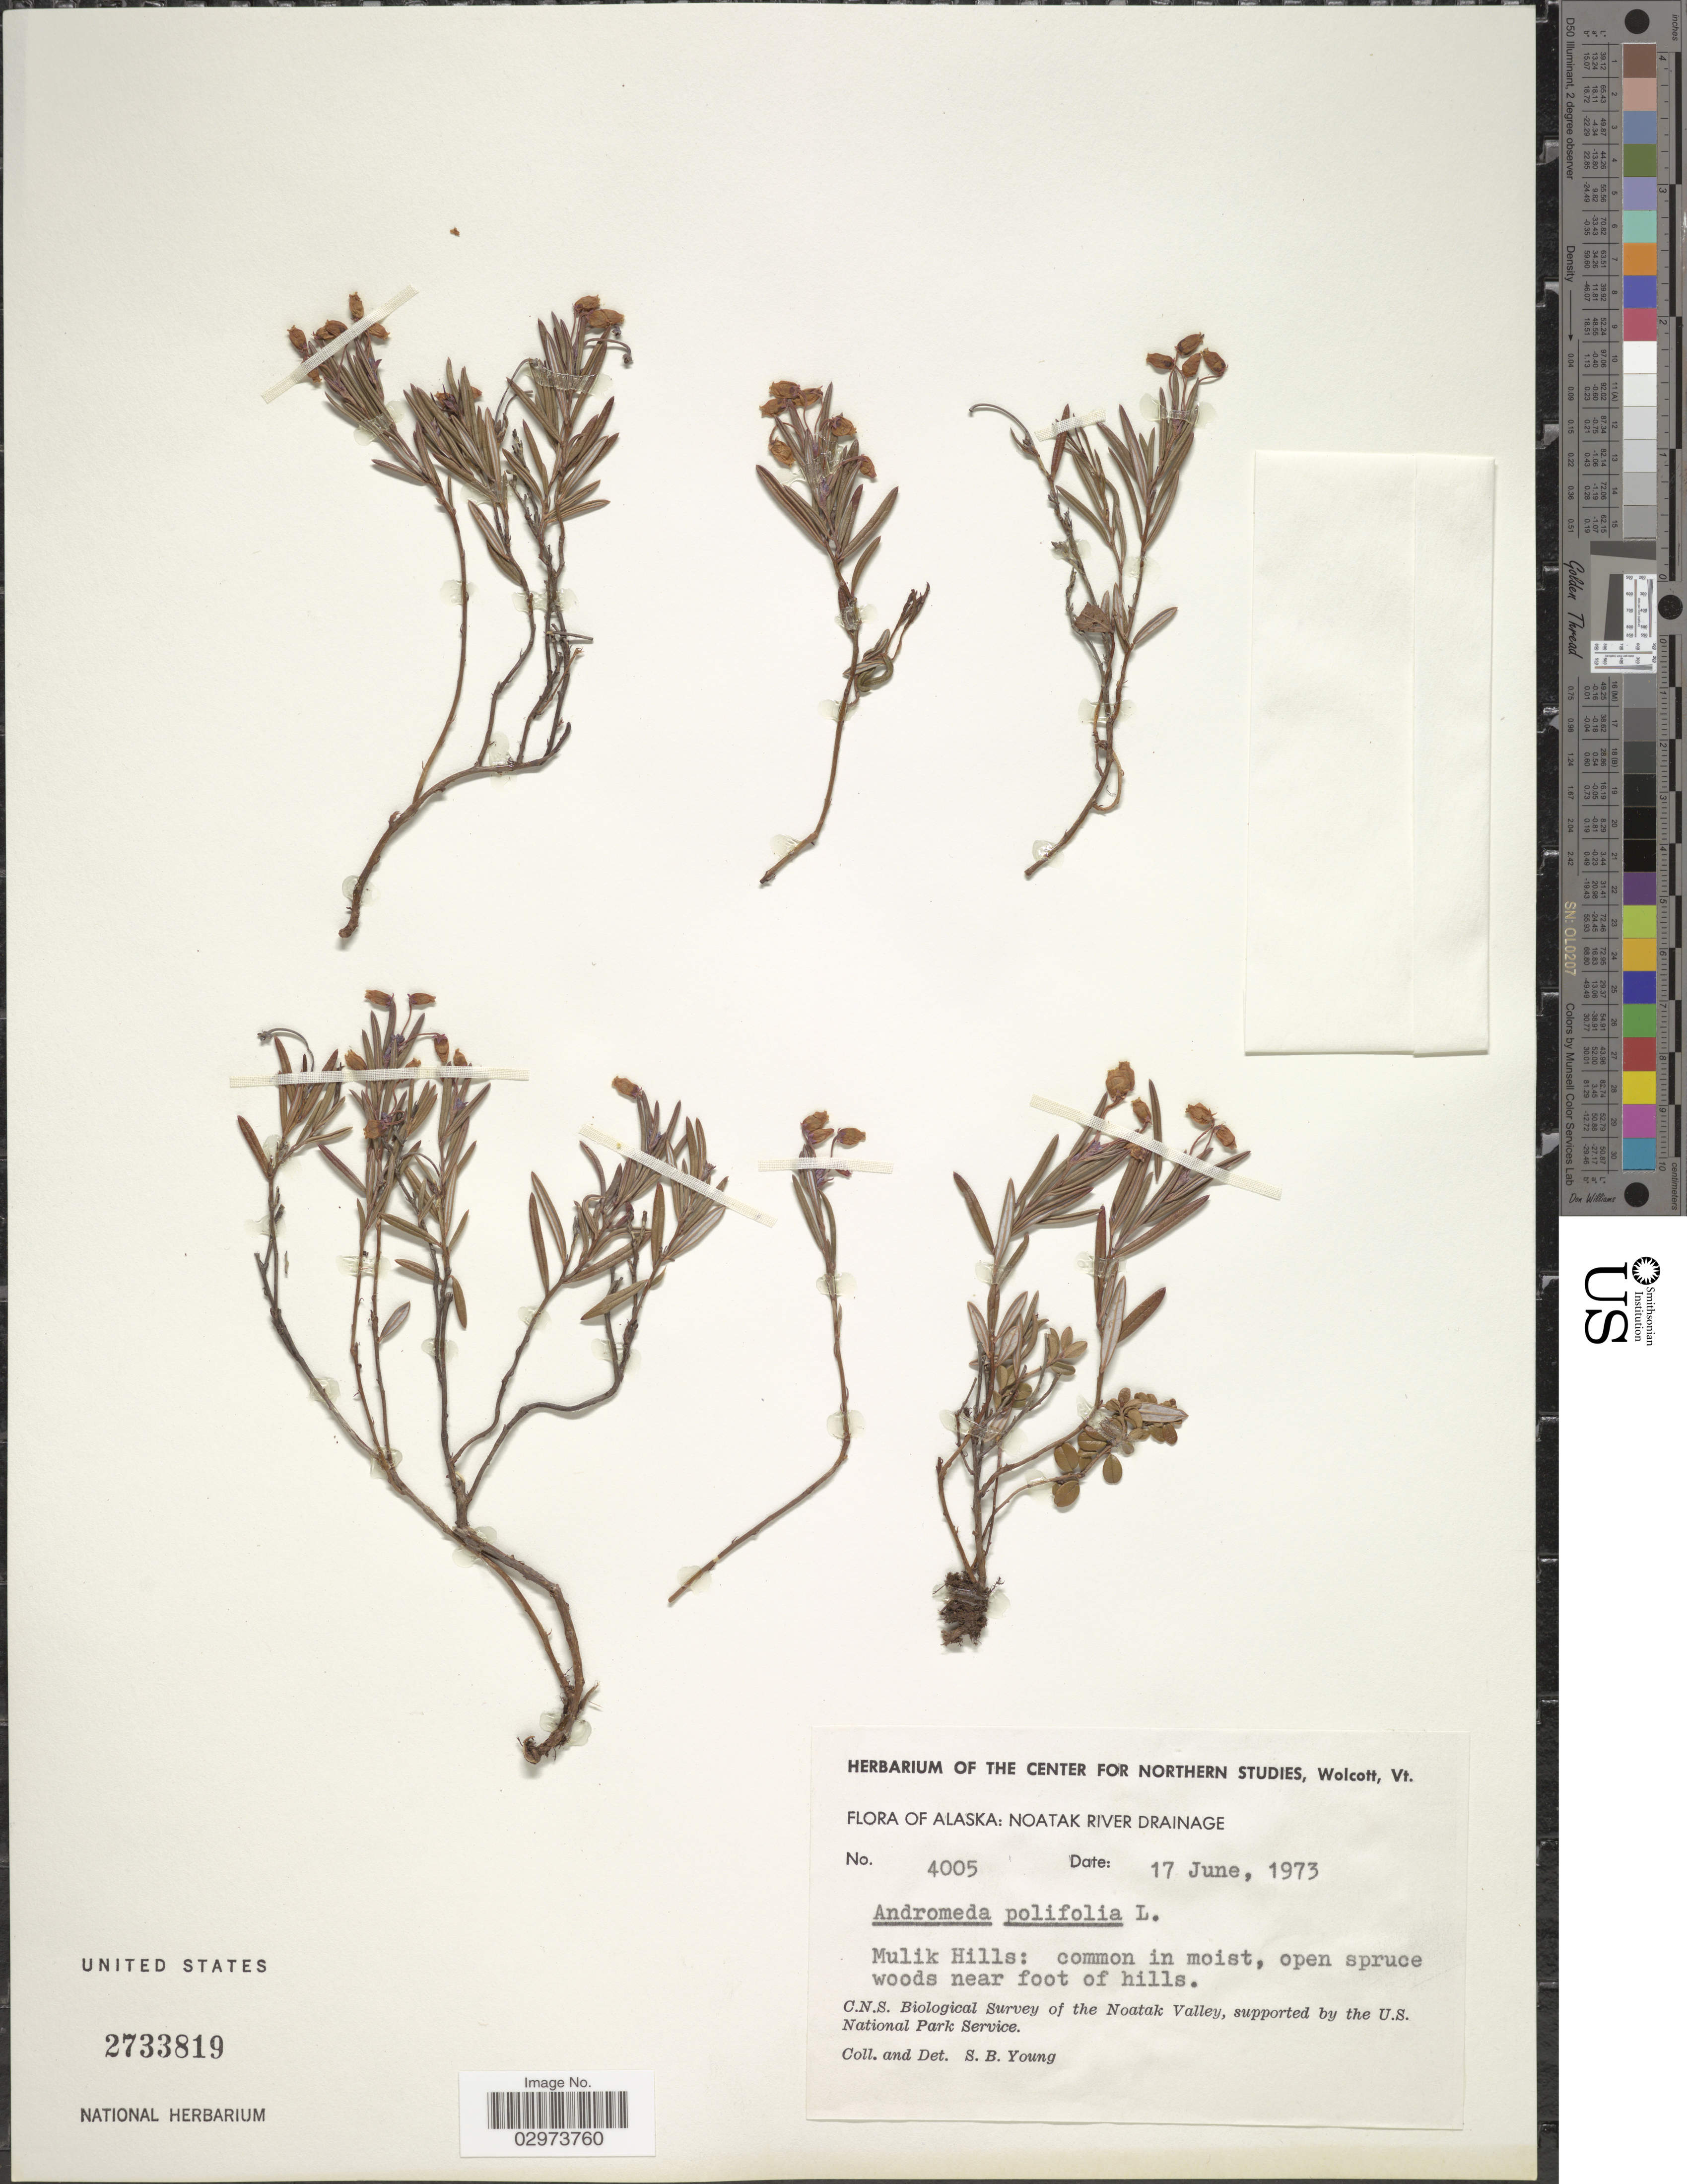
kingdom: Plantae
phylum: Tracheophyta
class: Magnoliopsida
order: Ericales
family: Ericaceae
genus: Andromeda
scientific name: Andromeda polifolia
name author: L.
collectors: S. Young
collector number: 4005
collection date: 1973-06-17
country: United States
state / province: Alaska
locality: Noatak River Drainage. Mulik Hills: common in moist, open spruce woods near foot of hills.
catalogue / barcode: US 2733819